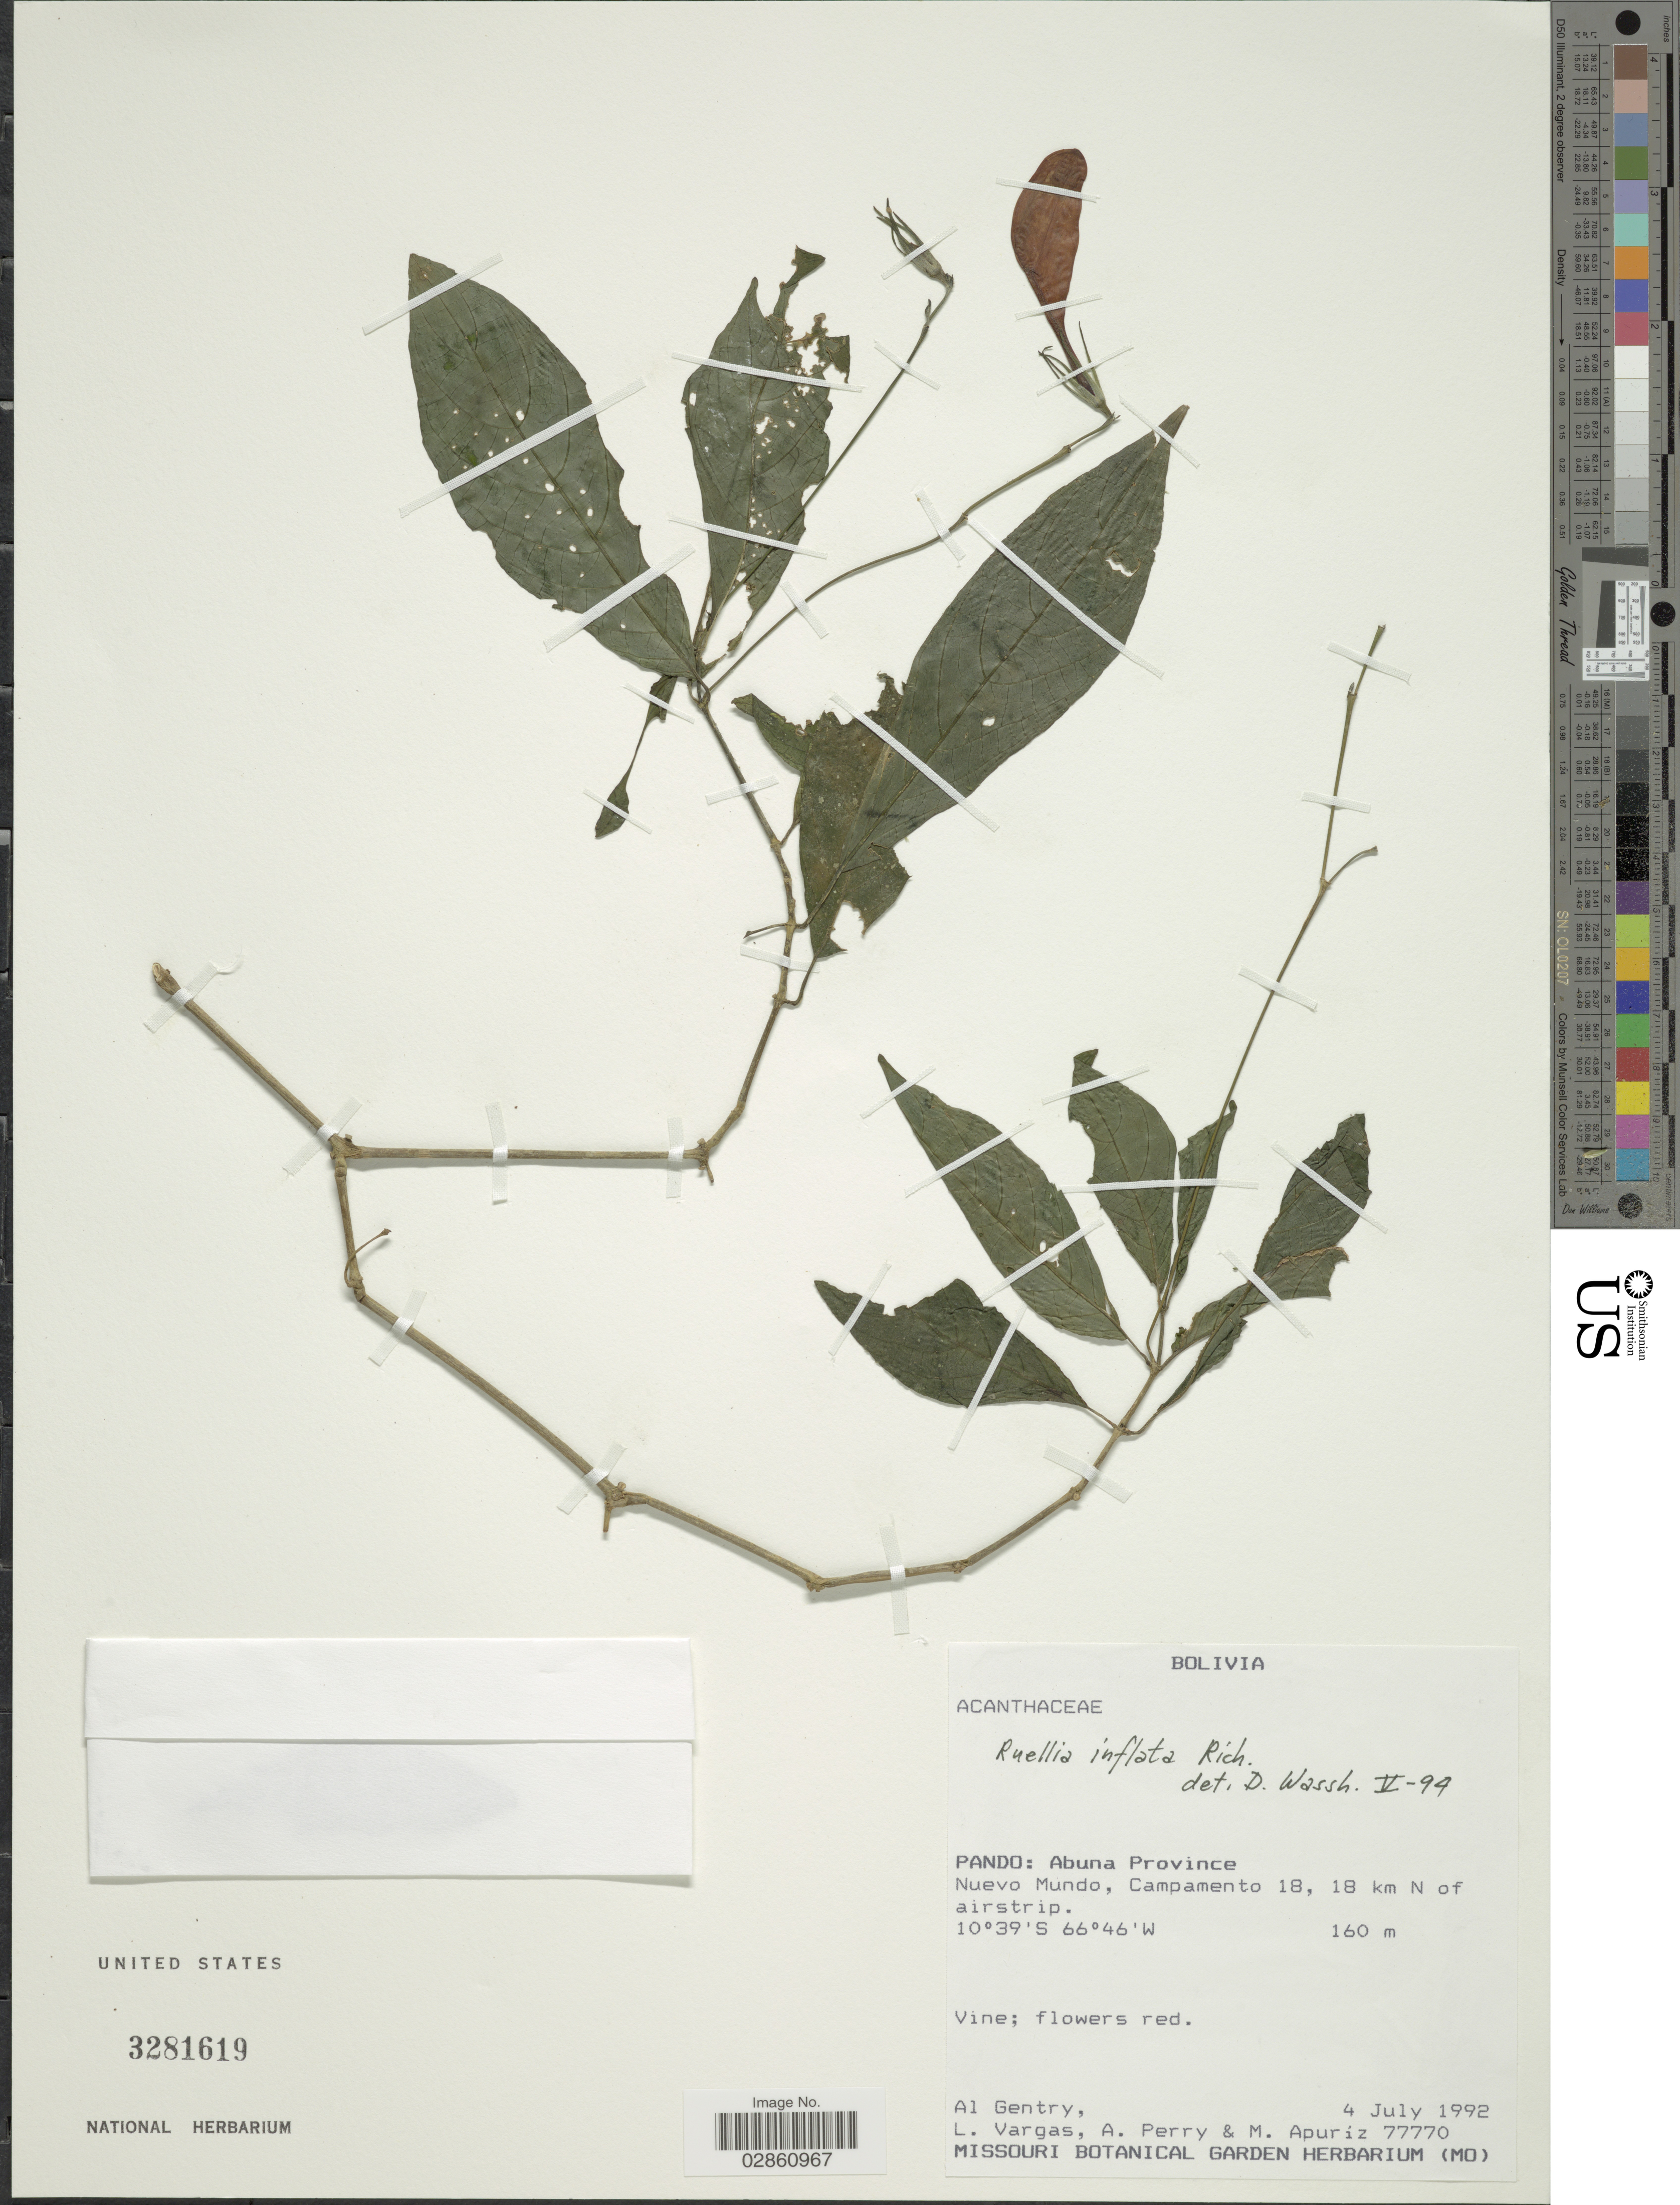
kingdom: Plantae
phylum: Tracheophyta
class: Magnoliopsida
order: Lamiales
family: Acanthaceae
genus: Ruellia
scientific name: Ruellia inflata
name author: Rich.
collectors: A. H. Gentry, L. Vargas, A. Perry & M. Apuríz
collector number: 77770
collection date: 1992-07-04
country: Bolivia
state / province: Pando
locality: Abuna Province. Nuevo Mundo, Campamento 18, 18 km N of airstrip.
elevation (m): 160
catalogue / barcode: US 3281619